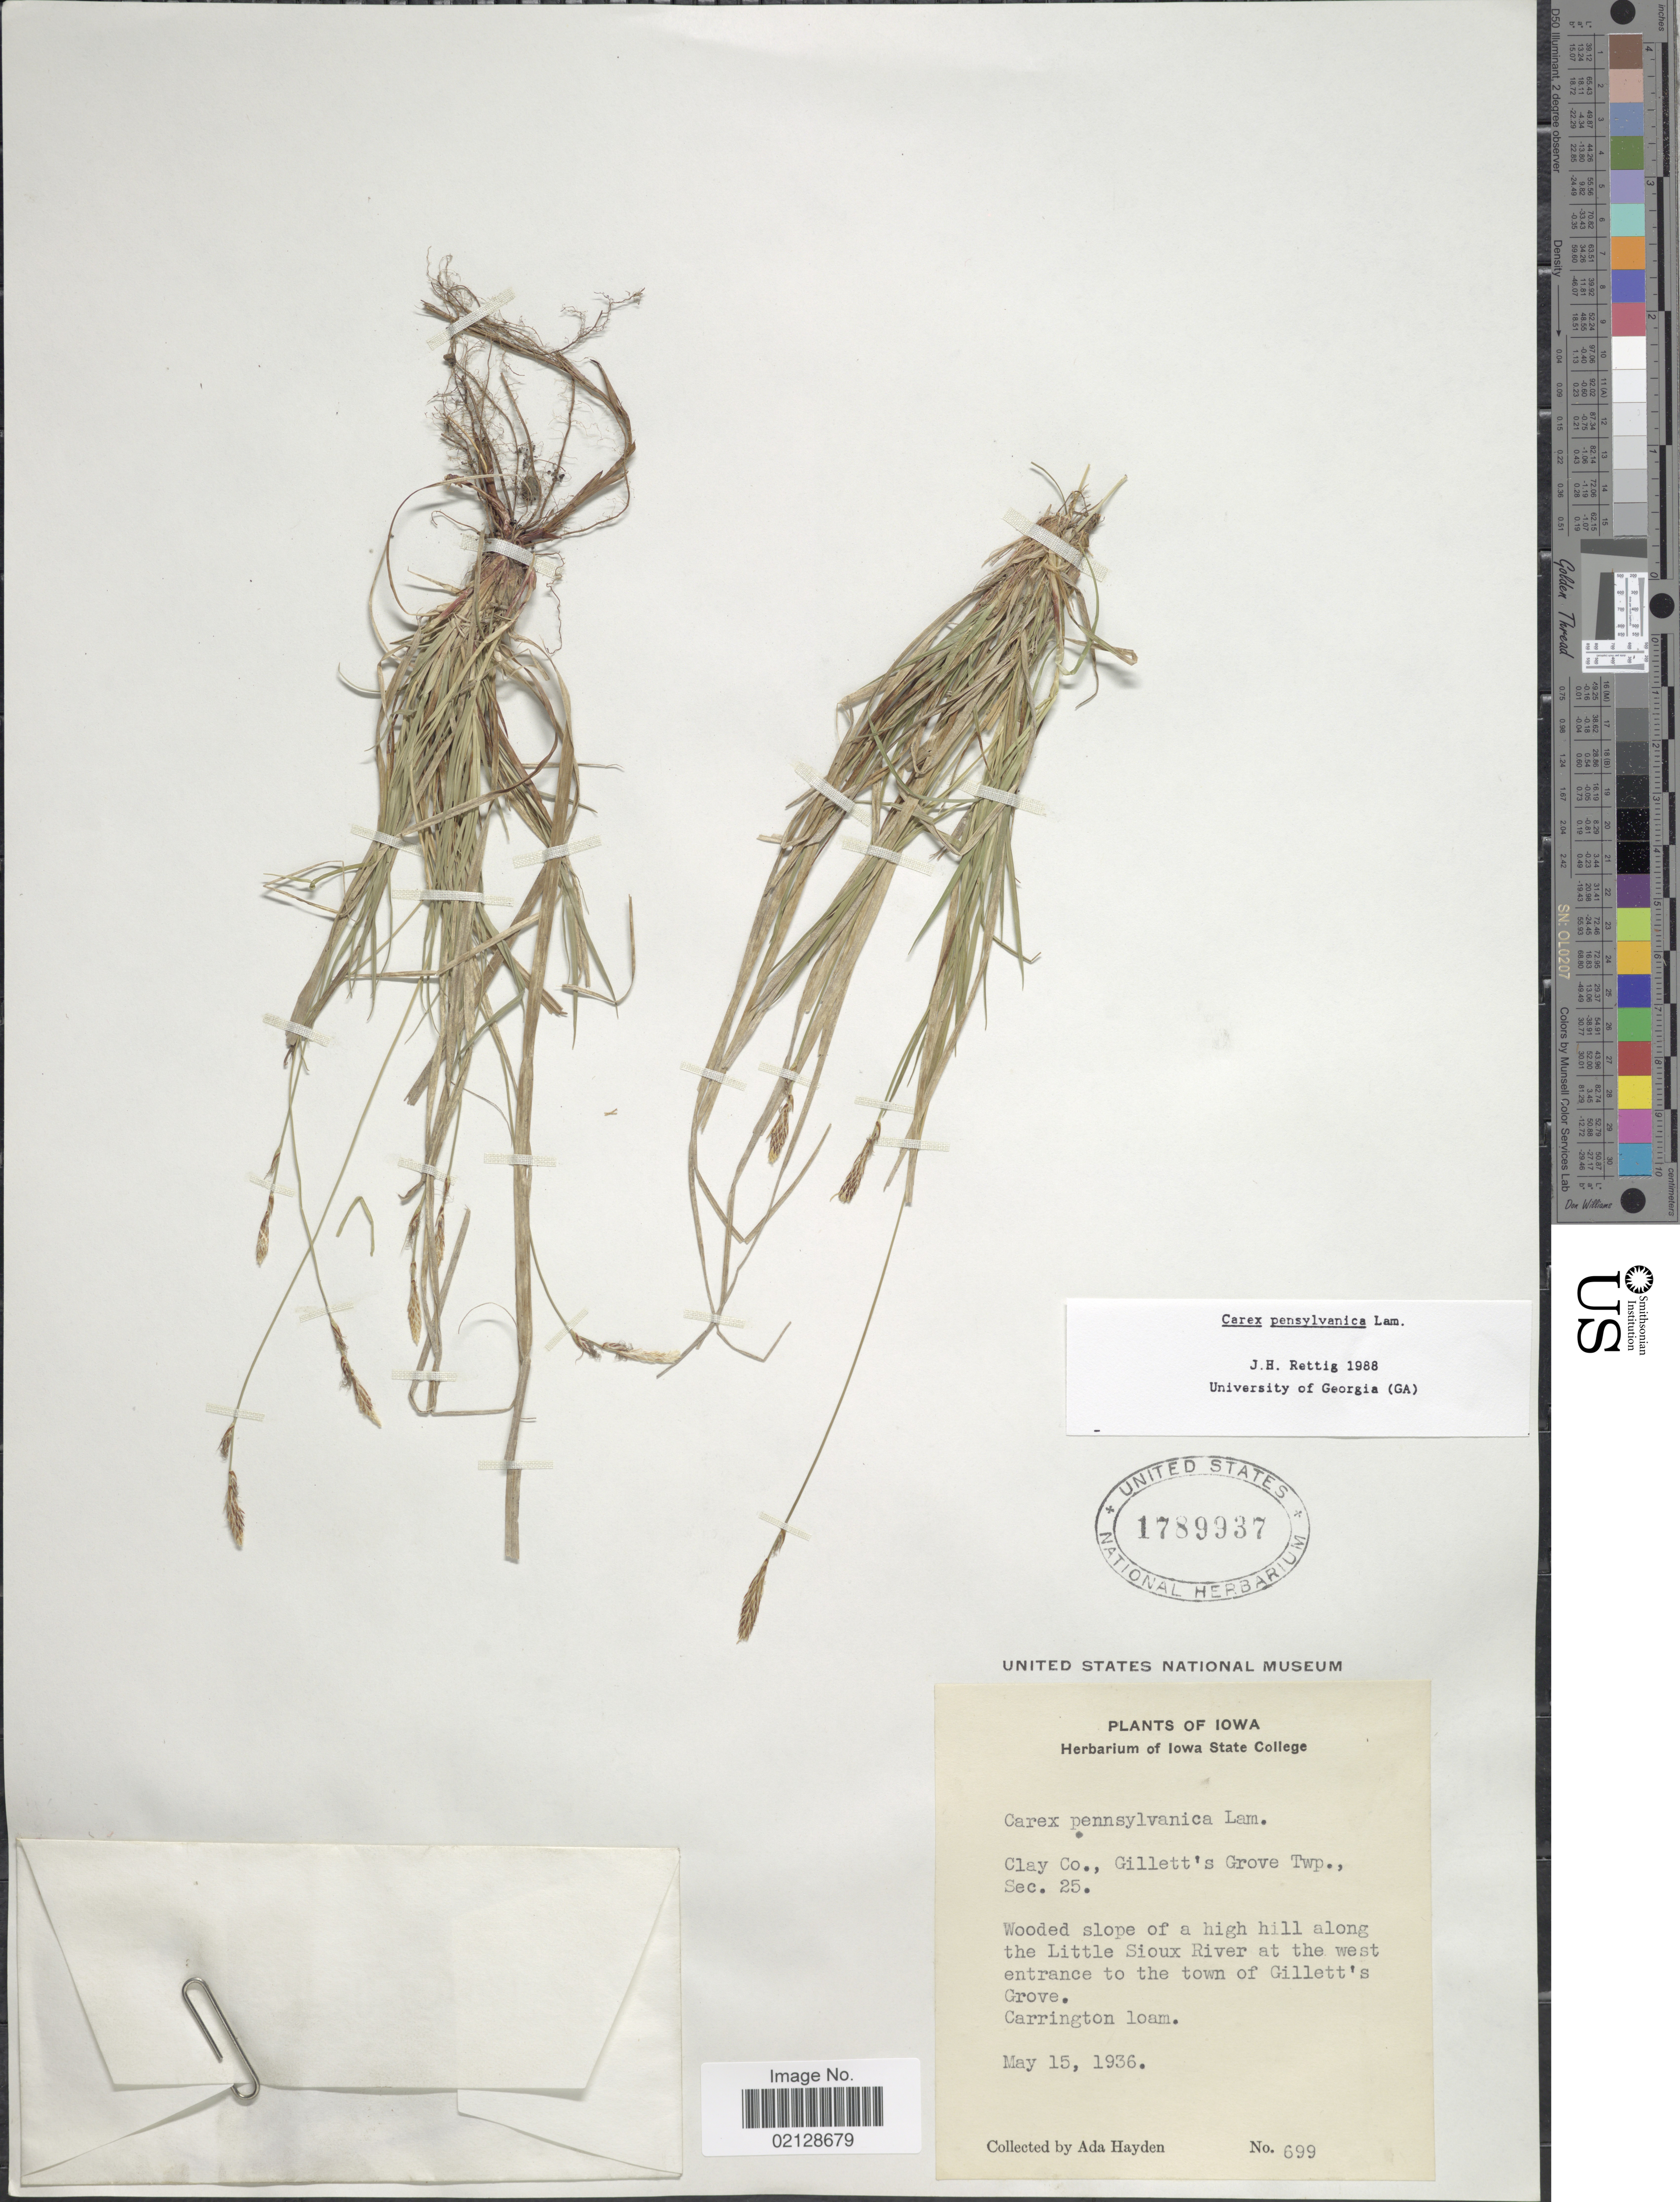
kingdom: Plantae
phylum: Tracheophyta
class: Liliopsida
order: Poales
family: Cyperaceae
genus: Carex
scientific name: Carex pensylvanica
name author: Lam.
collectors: Ada Hayden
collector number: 699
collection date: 1936-05-15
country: United States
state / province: Iowa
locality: Clay Co., Gillett's Grove Twp., Sec. 25, Wooded slope of a high hill along the Little Sioux River at the west entrance to the town of Gillett's Grove, Carrington loam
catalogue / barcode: US 1789937